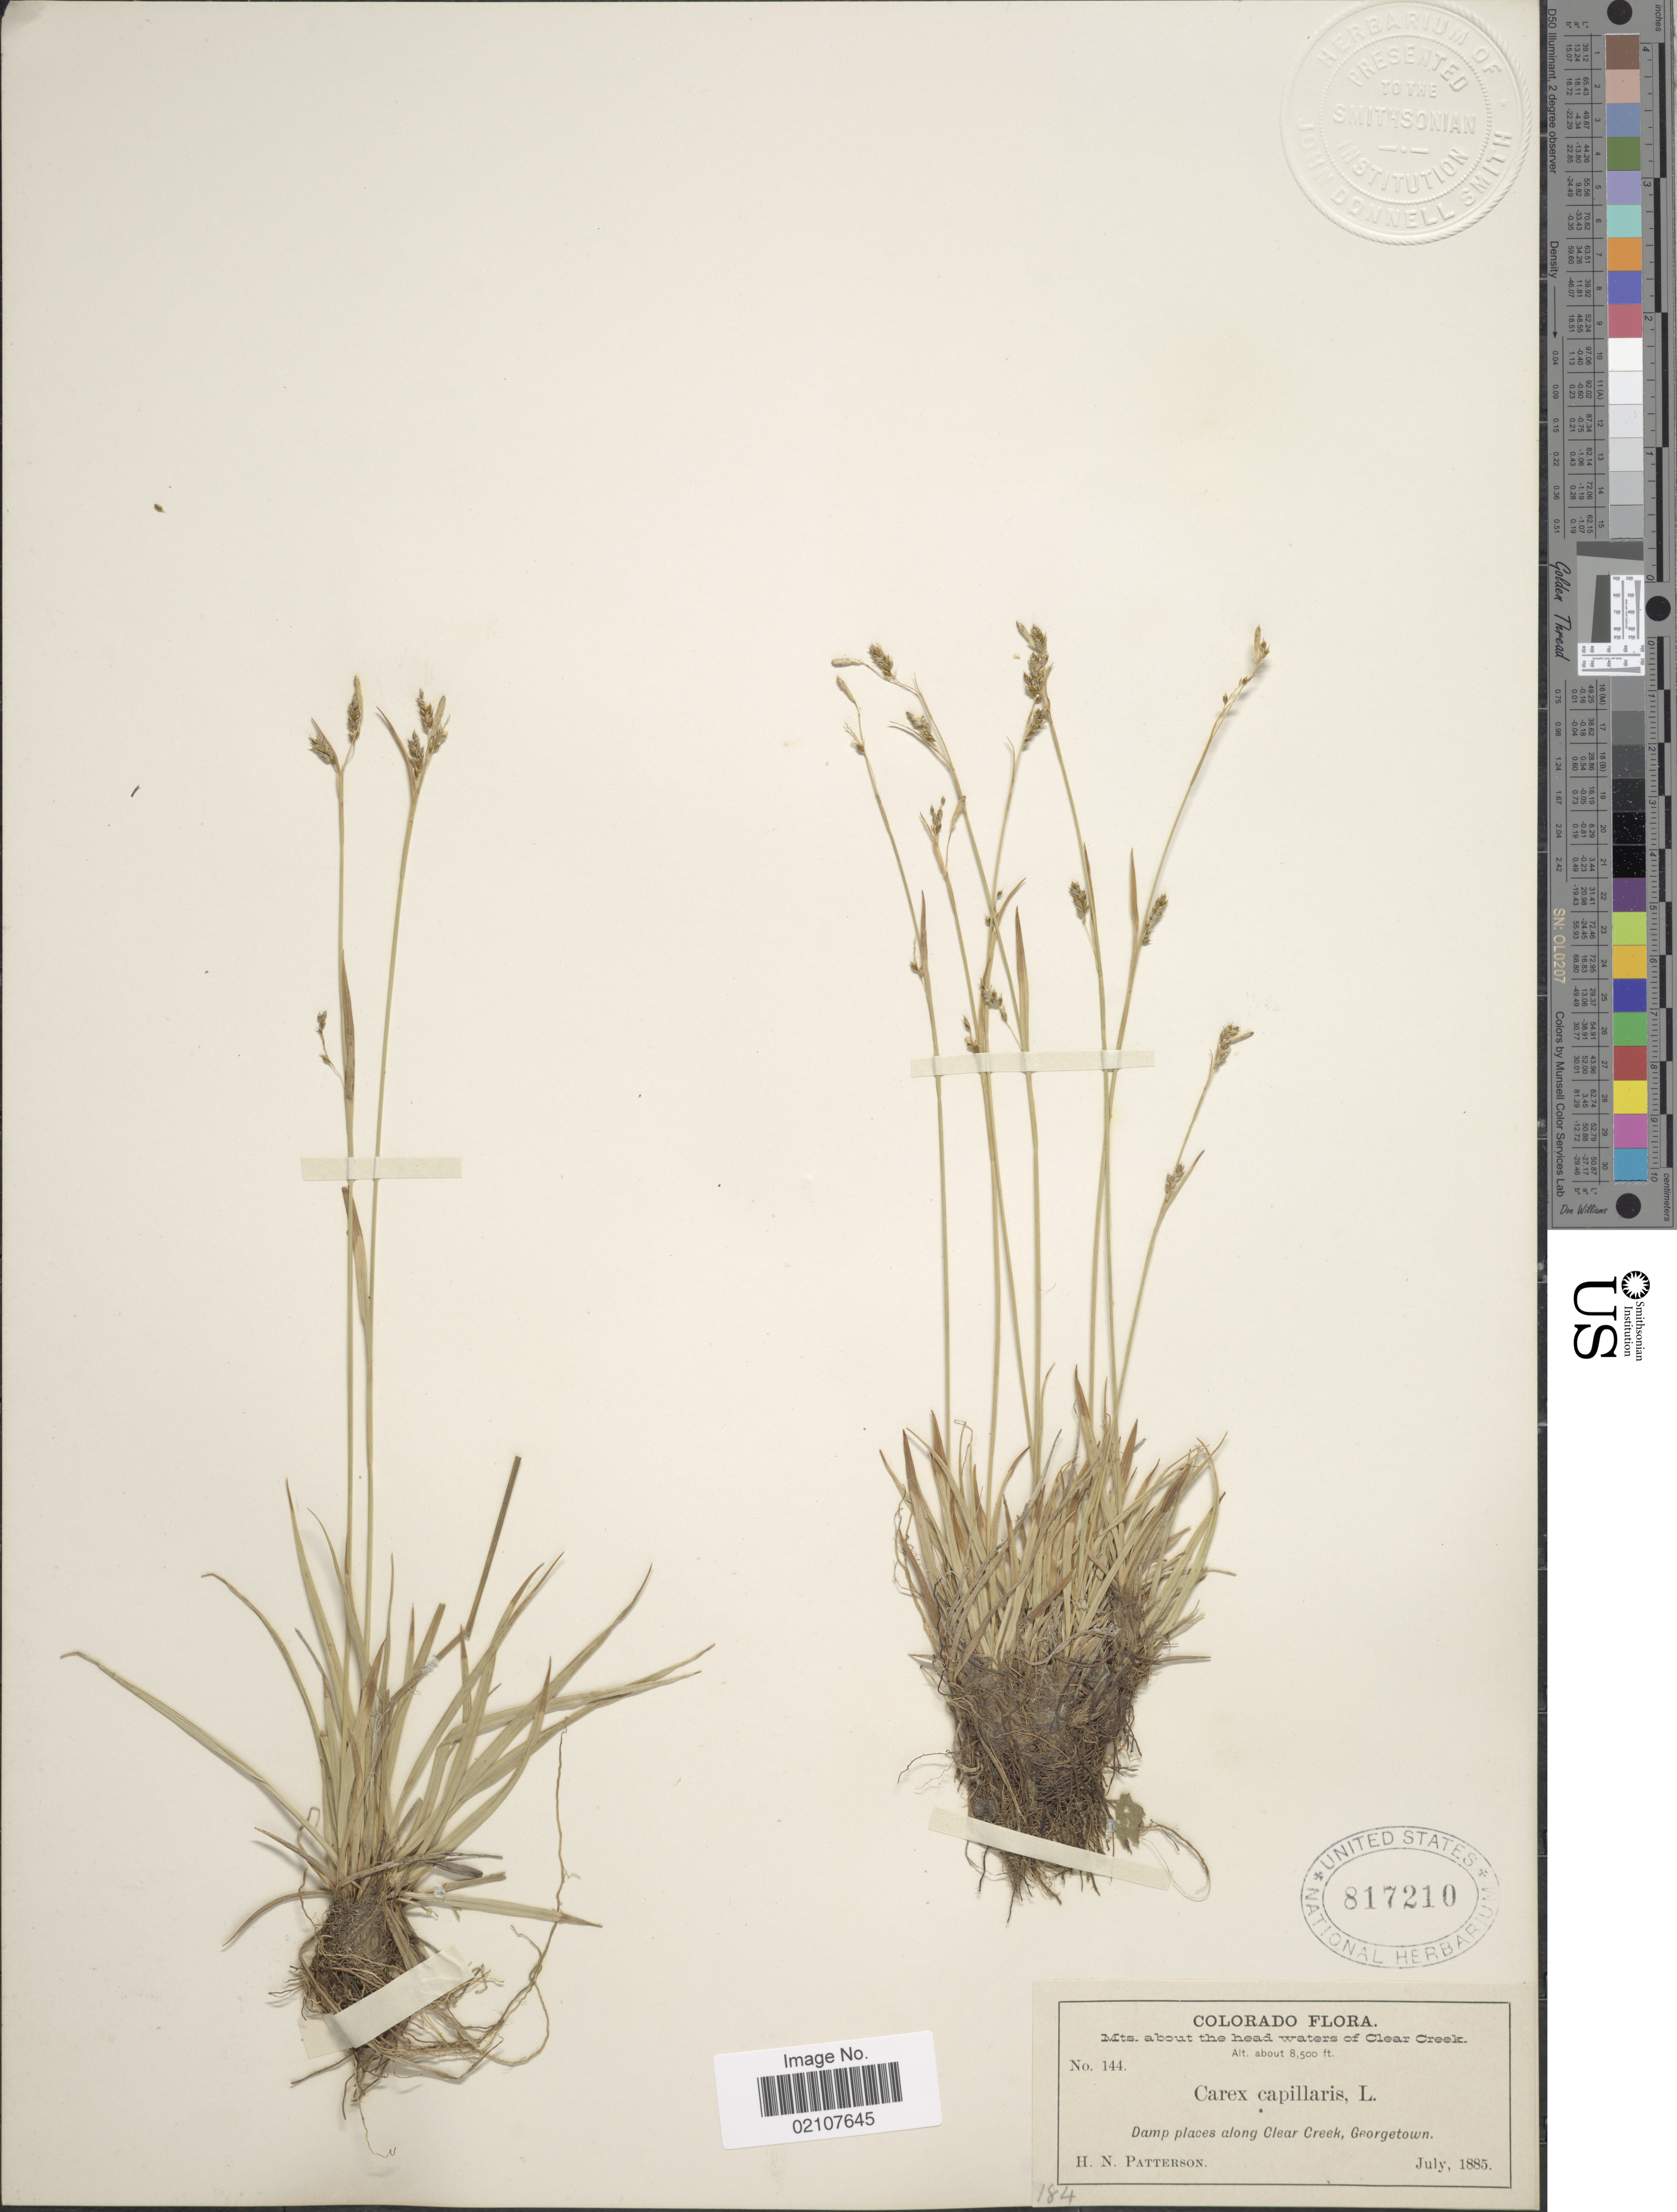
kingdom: Plantae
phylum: Tracheophyta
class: Liliopsida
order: Poales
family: Cyperaceae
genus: Carex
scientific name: Carex capillaris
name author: L.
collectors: H. N. Patterson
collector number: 144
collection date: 1885-07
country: United States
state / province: Colorado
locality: Colorado, Mts. about the head waters of Clear Creek. Along Clear Creek, Georgetown.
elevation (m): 2591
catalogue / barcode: US 817210